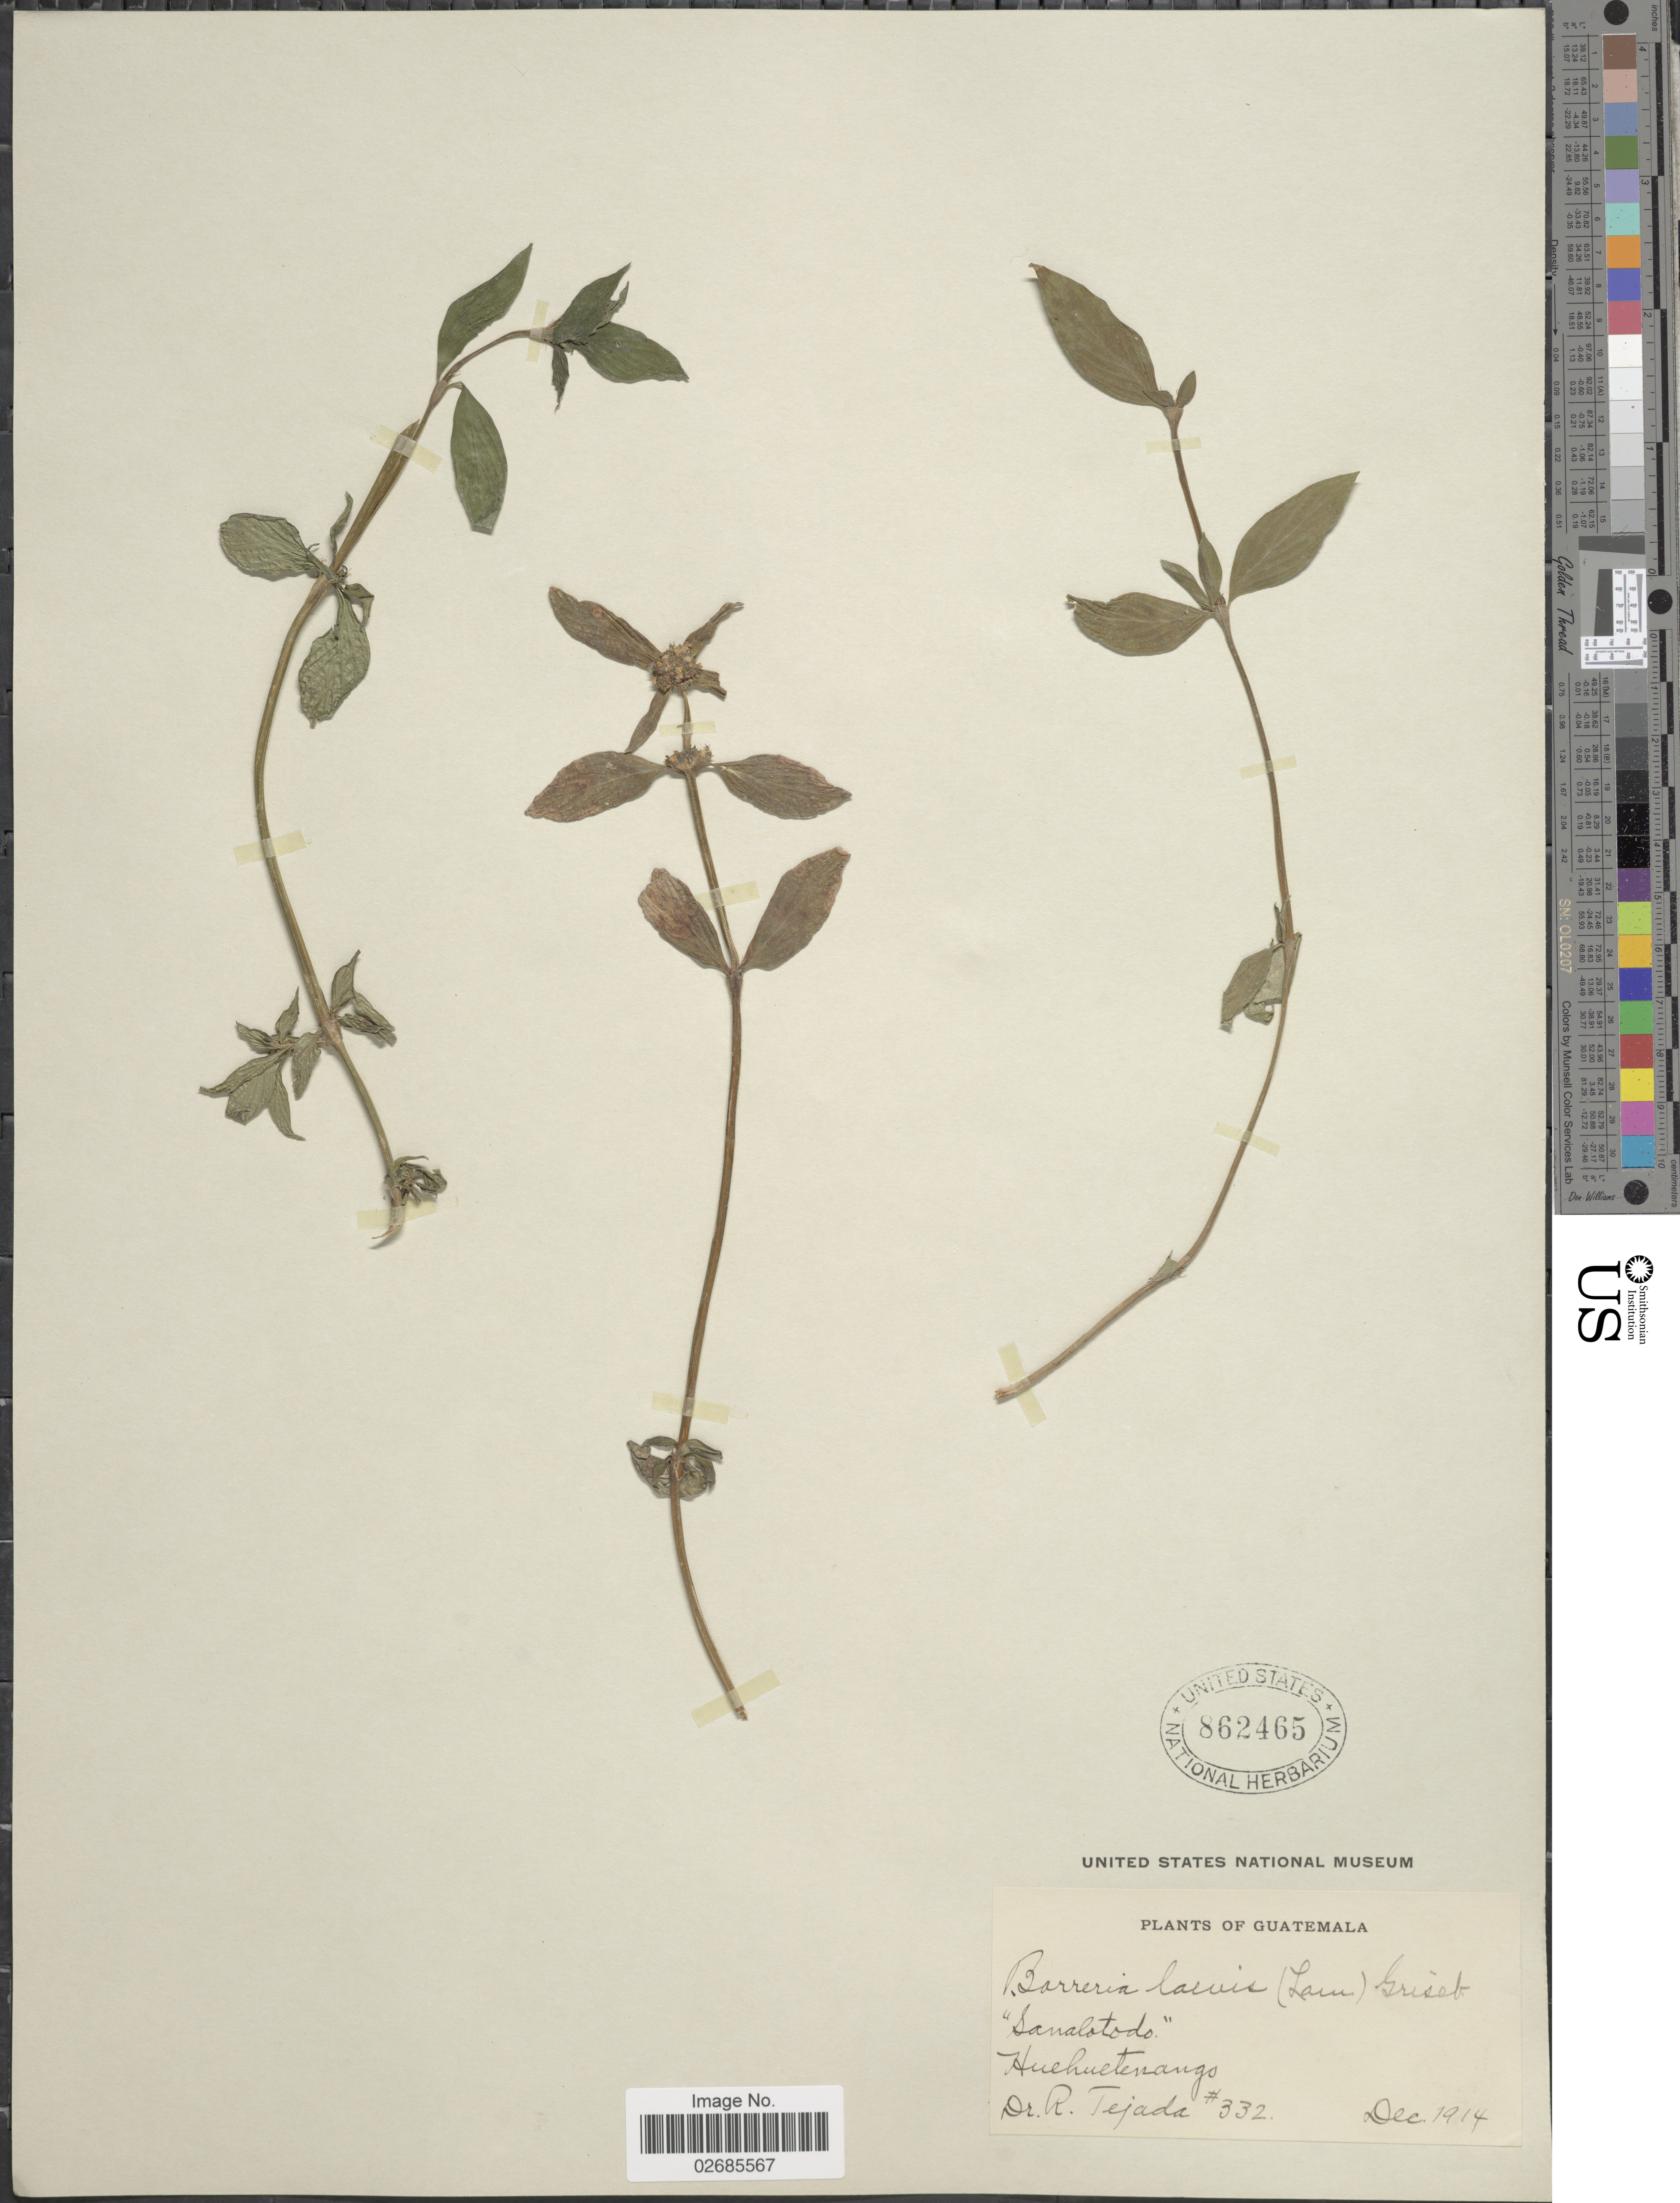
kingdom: Plantae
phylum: Tracheophyta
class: Magnoliopsida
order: Gentianales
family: Rubiaceae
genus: Borreria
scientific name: Borreria assurgens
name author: (Ruiz & Pav.) Griseb.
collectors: R. Tejada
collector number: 332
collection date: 1914-12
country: Guatemala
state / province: Huehuetenango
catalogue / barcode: US 862465